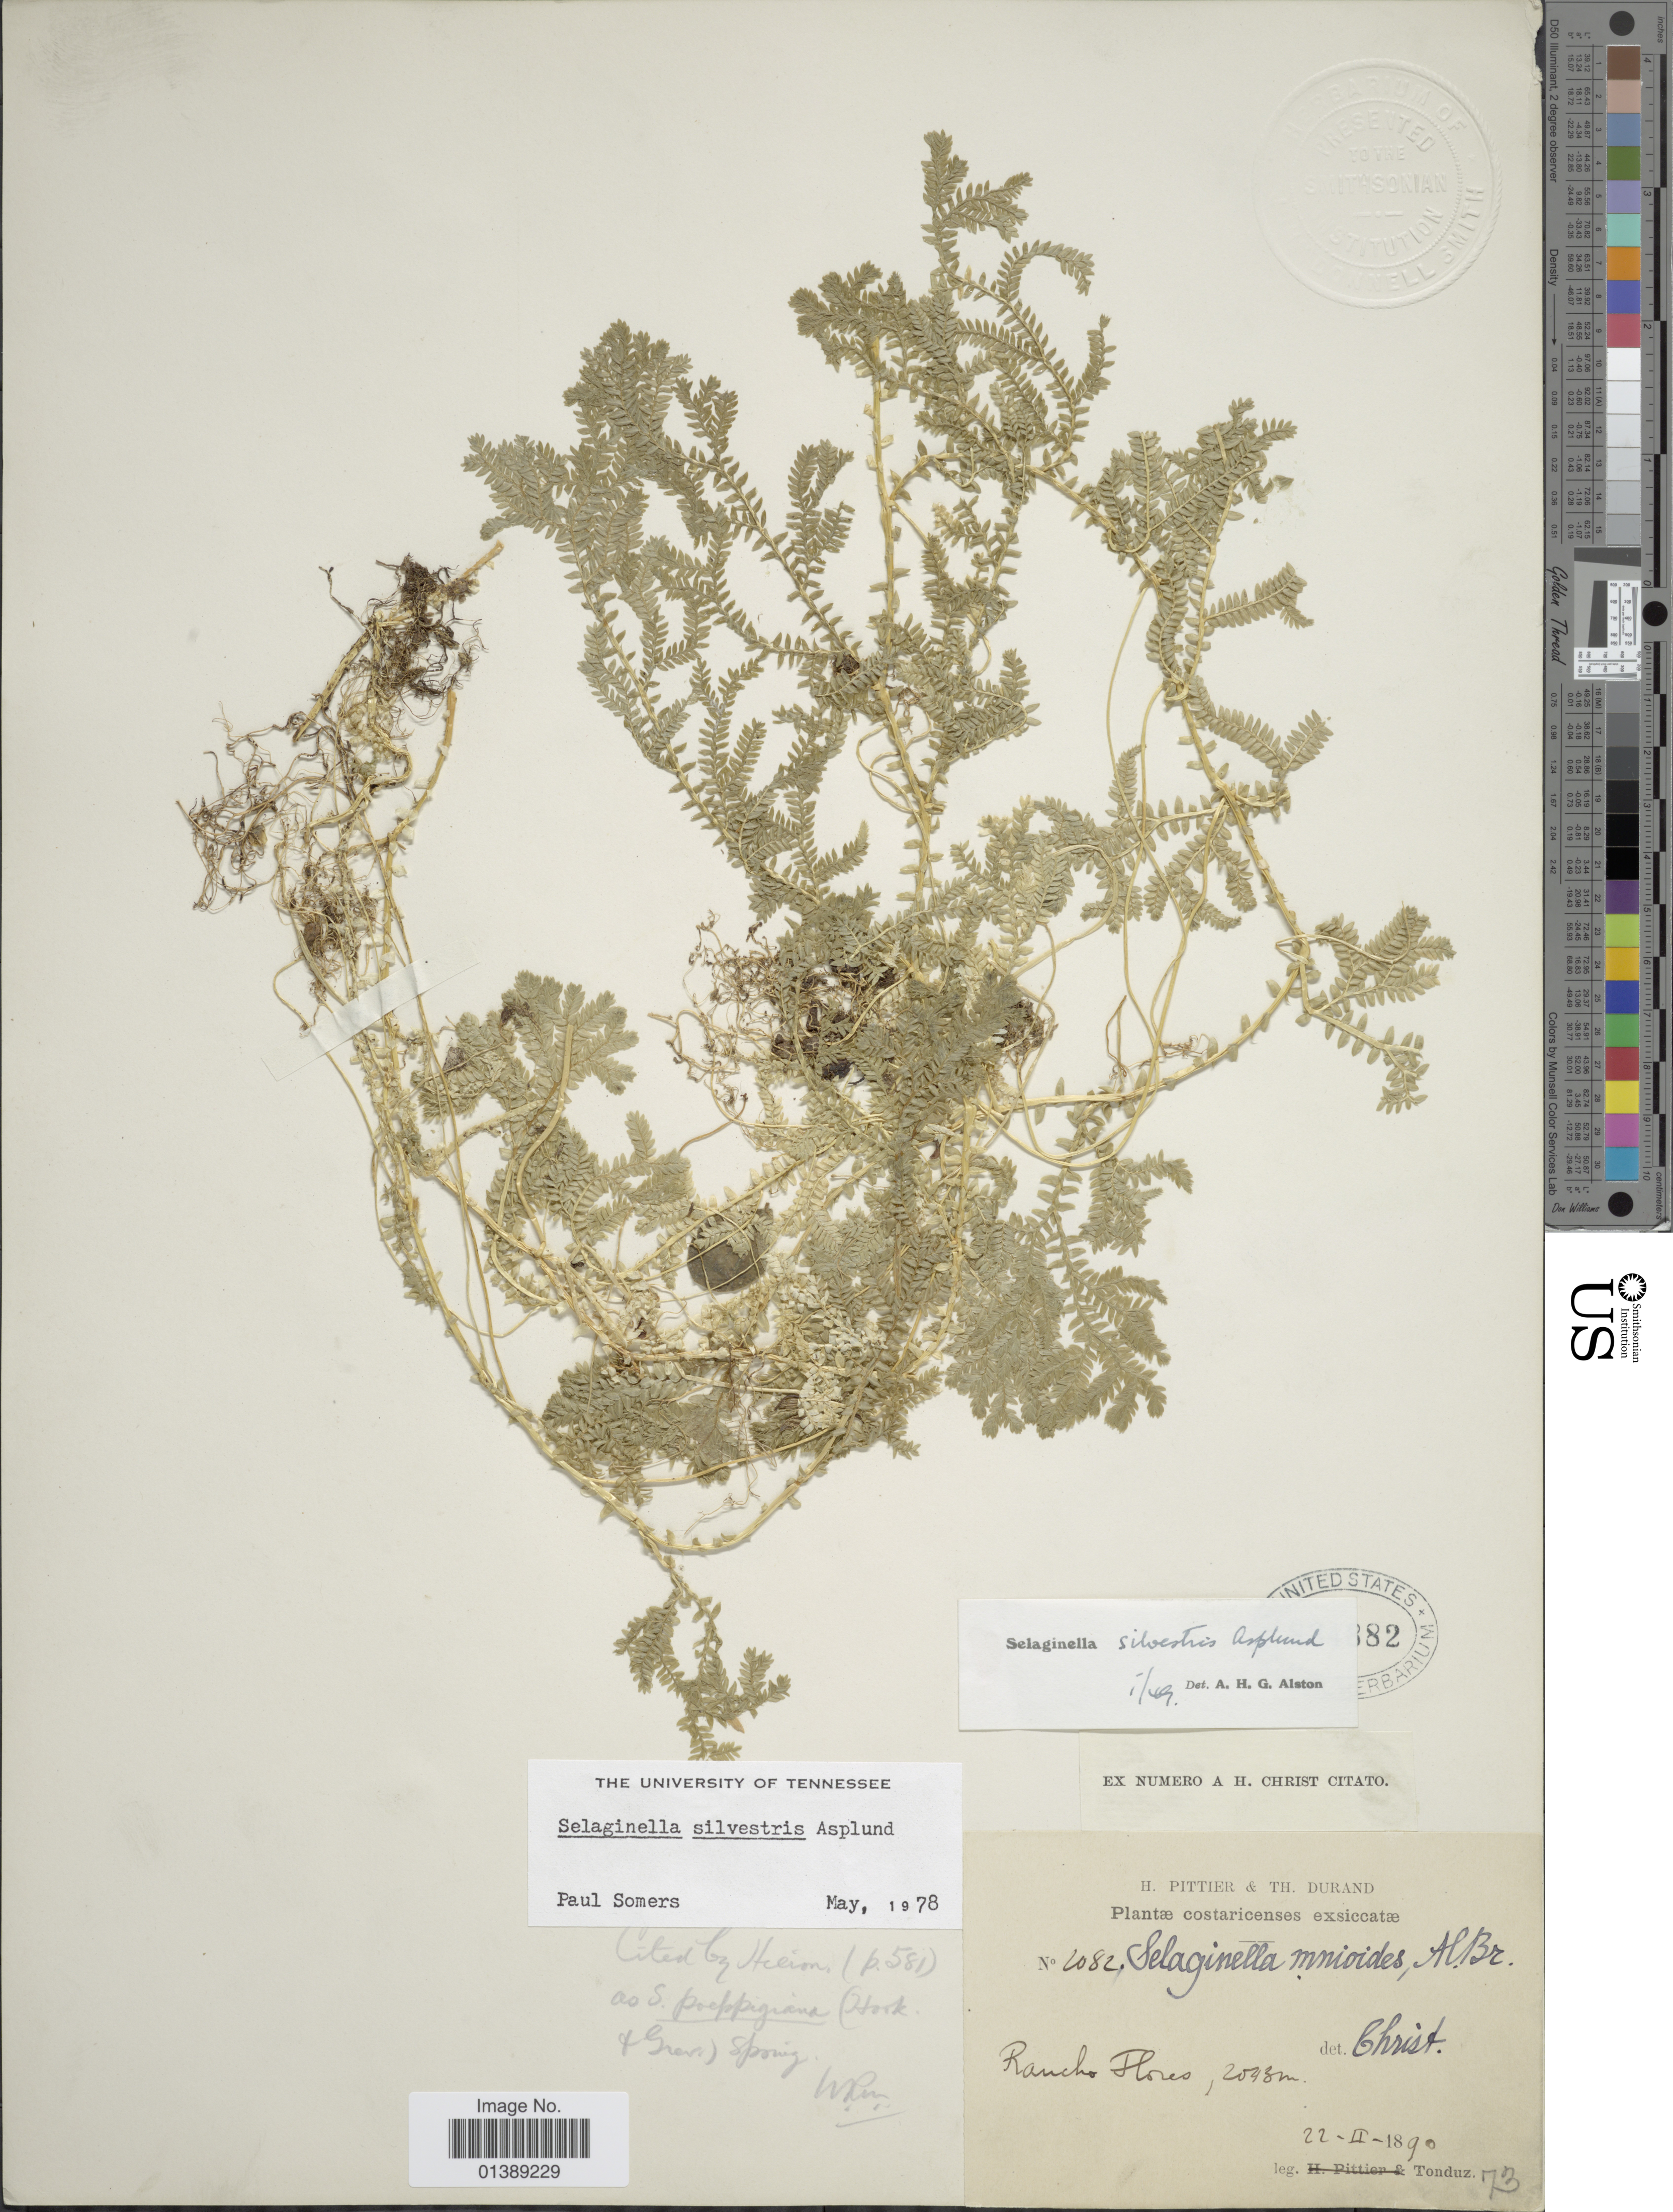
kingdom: Plantae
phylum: Tracheophyta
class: Lycopodiopsida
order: Selaginellales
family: Selaginellaceae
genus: Selaginella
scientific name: Selaginella silvestris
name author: Aspl.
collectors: A. Tonduz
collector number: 2082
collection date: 1890-02-22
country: Costa Rica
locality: Rancho Flores.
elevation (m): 2043